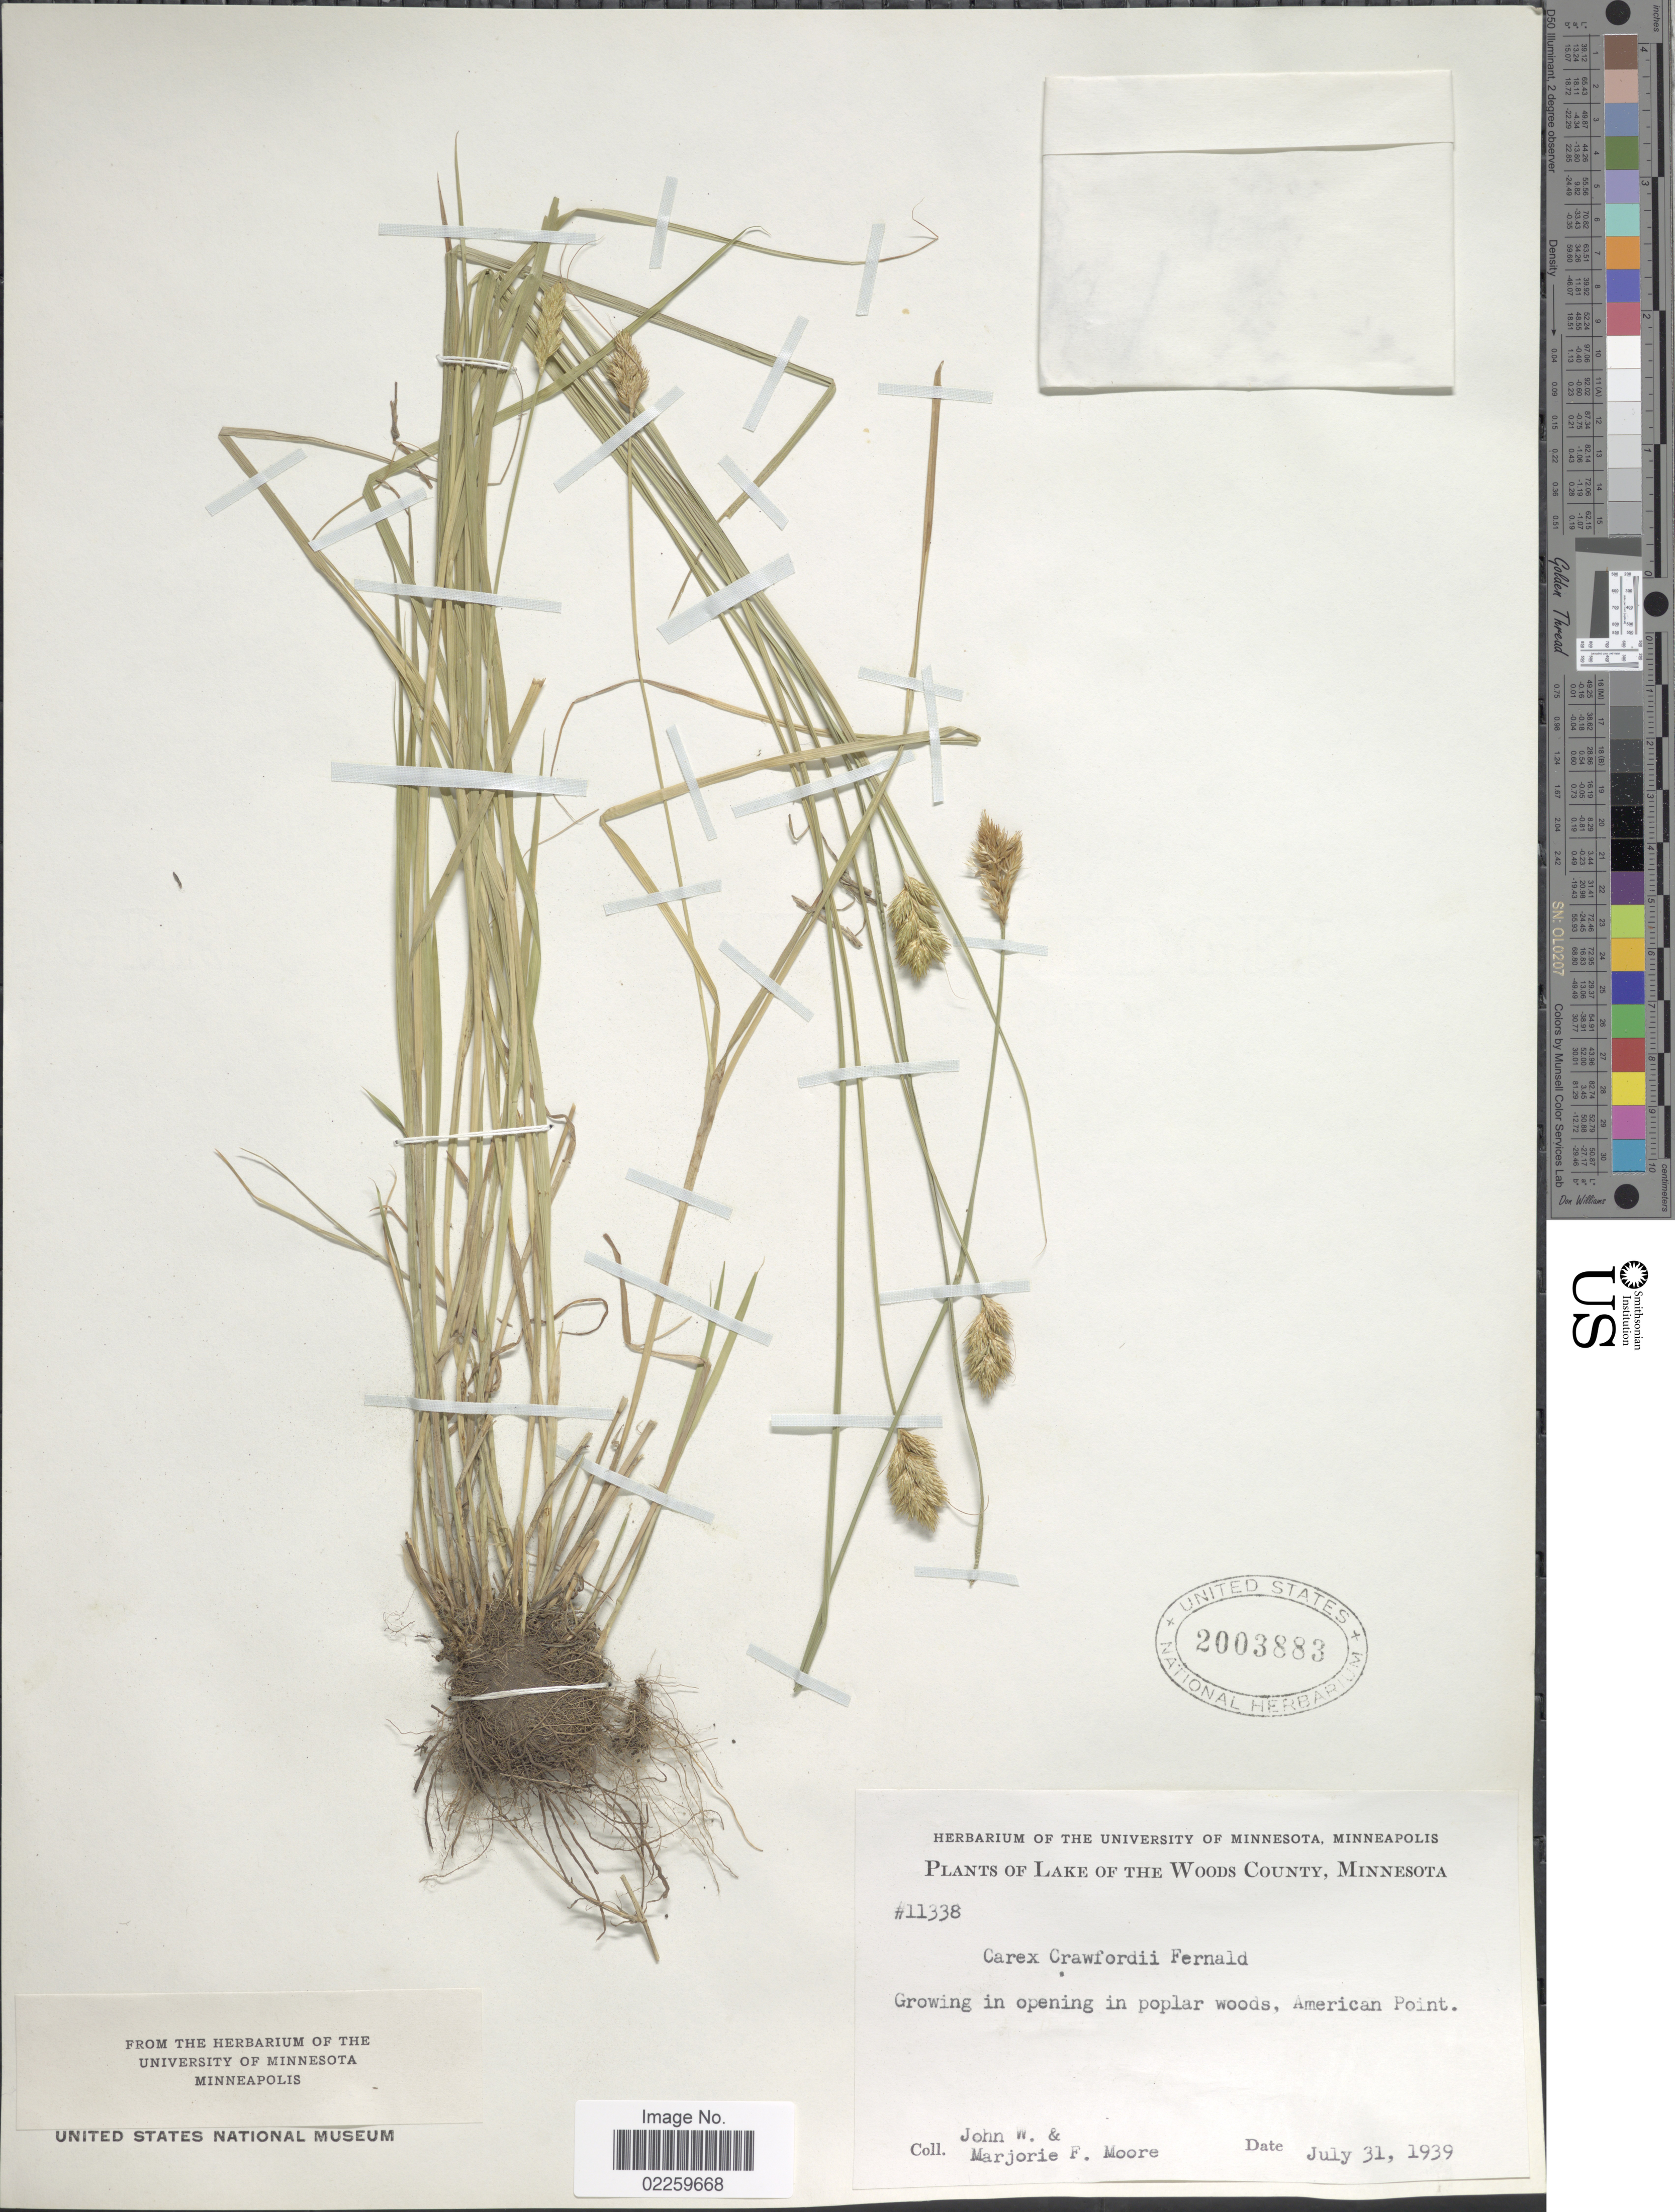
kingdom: Plantae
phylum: Tracheophyta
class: Liliopsida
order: Poales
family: Cyperaceae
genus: Carex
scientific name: Carex crawfordii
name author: Fernald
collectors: J. Moore & M. F. Moore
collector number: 11338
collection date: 1939-07-31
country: United States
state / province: Minnesota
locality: Lake of the Woods County, in opening in poplar woods, American Point.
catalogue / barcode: US 2003883